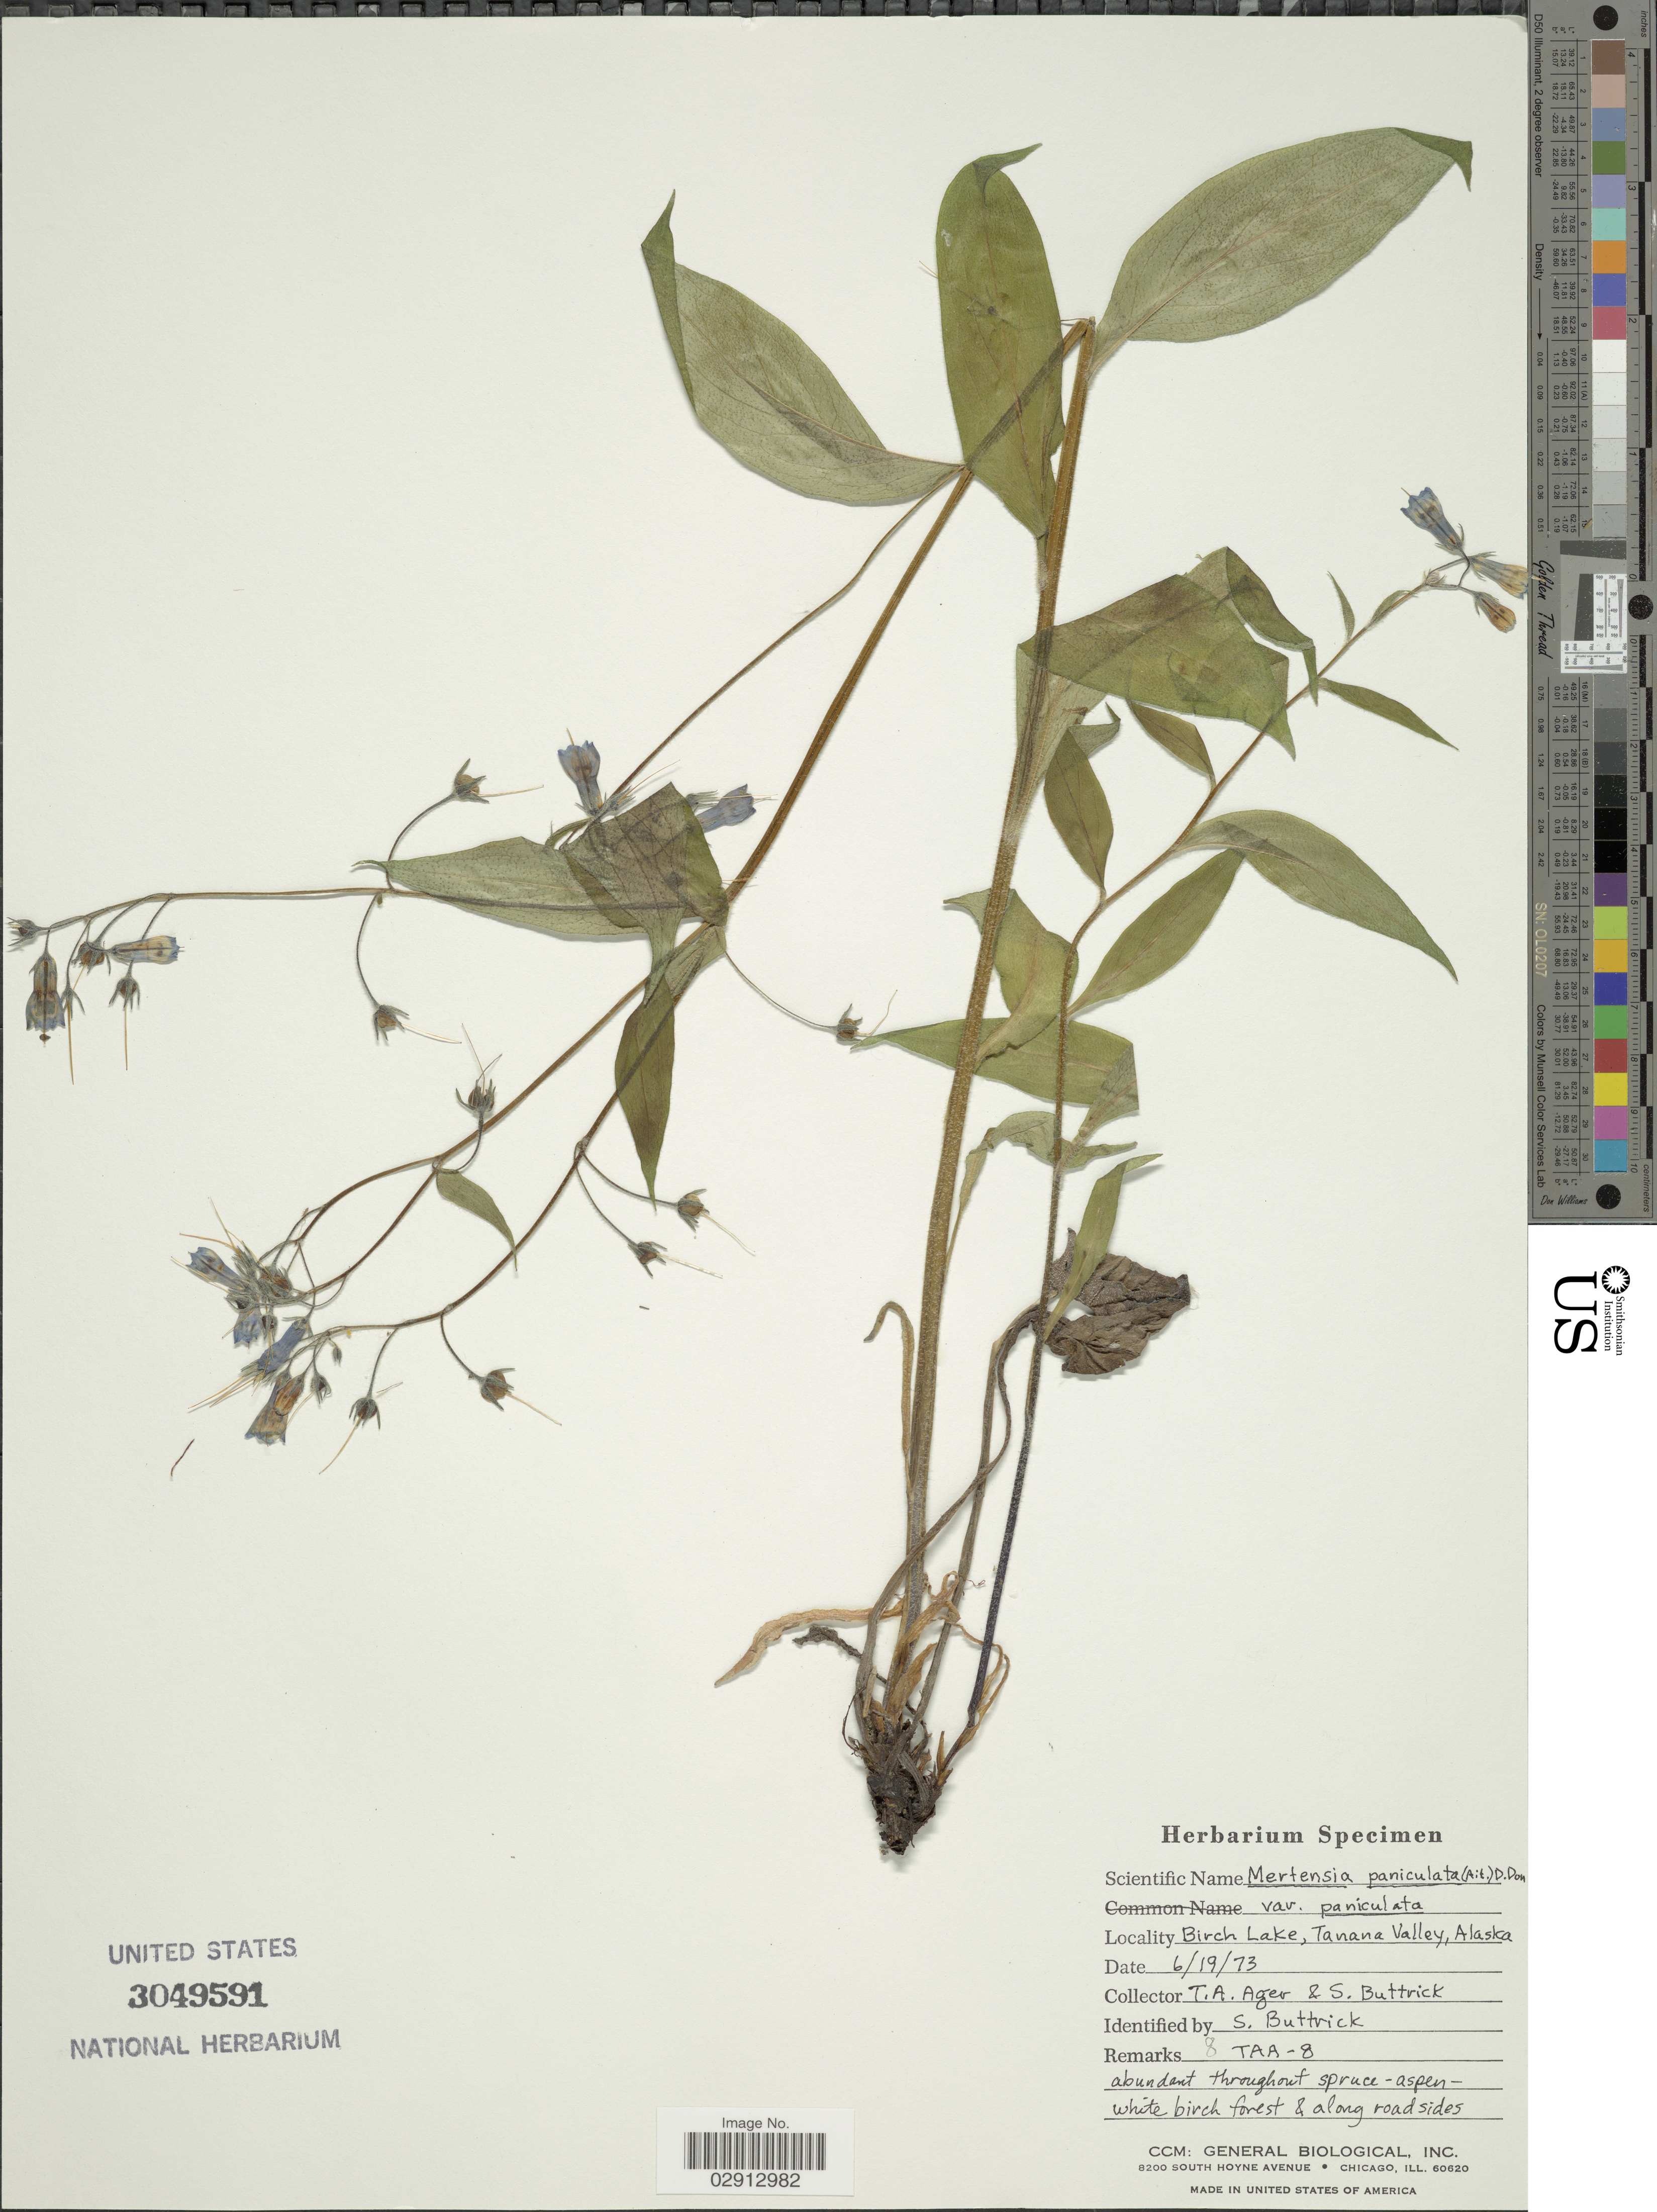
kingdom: Plantae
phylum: Tracheophyta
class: Magnoliopsida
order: Boraginales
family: Boraginaceae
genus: Mertensia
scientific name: Mertensia paniculata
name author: (Aiton) G. Don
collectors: T. A. Ager & S. Buttrick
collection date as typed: Transcribed d/m/y: 19/6/73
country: United States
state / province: Alaska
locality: Birch Lake, Tanana Valley.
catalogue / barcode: US 3049591